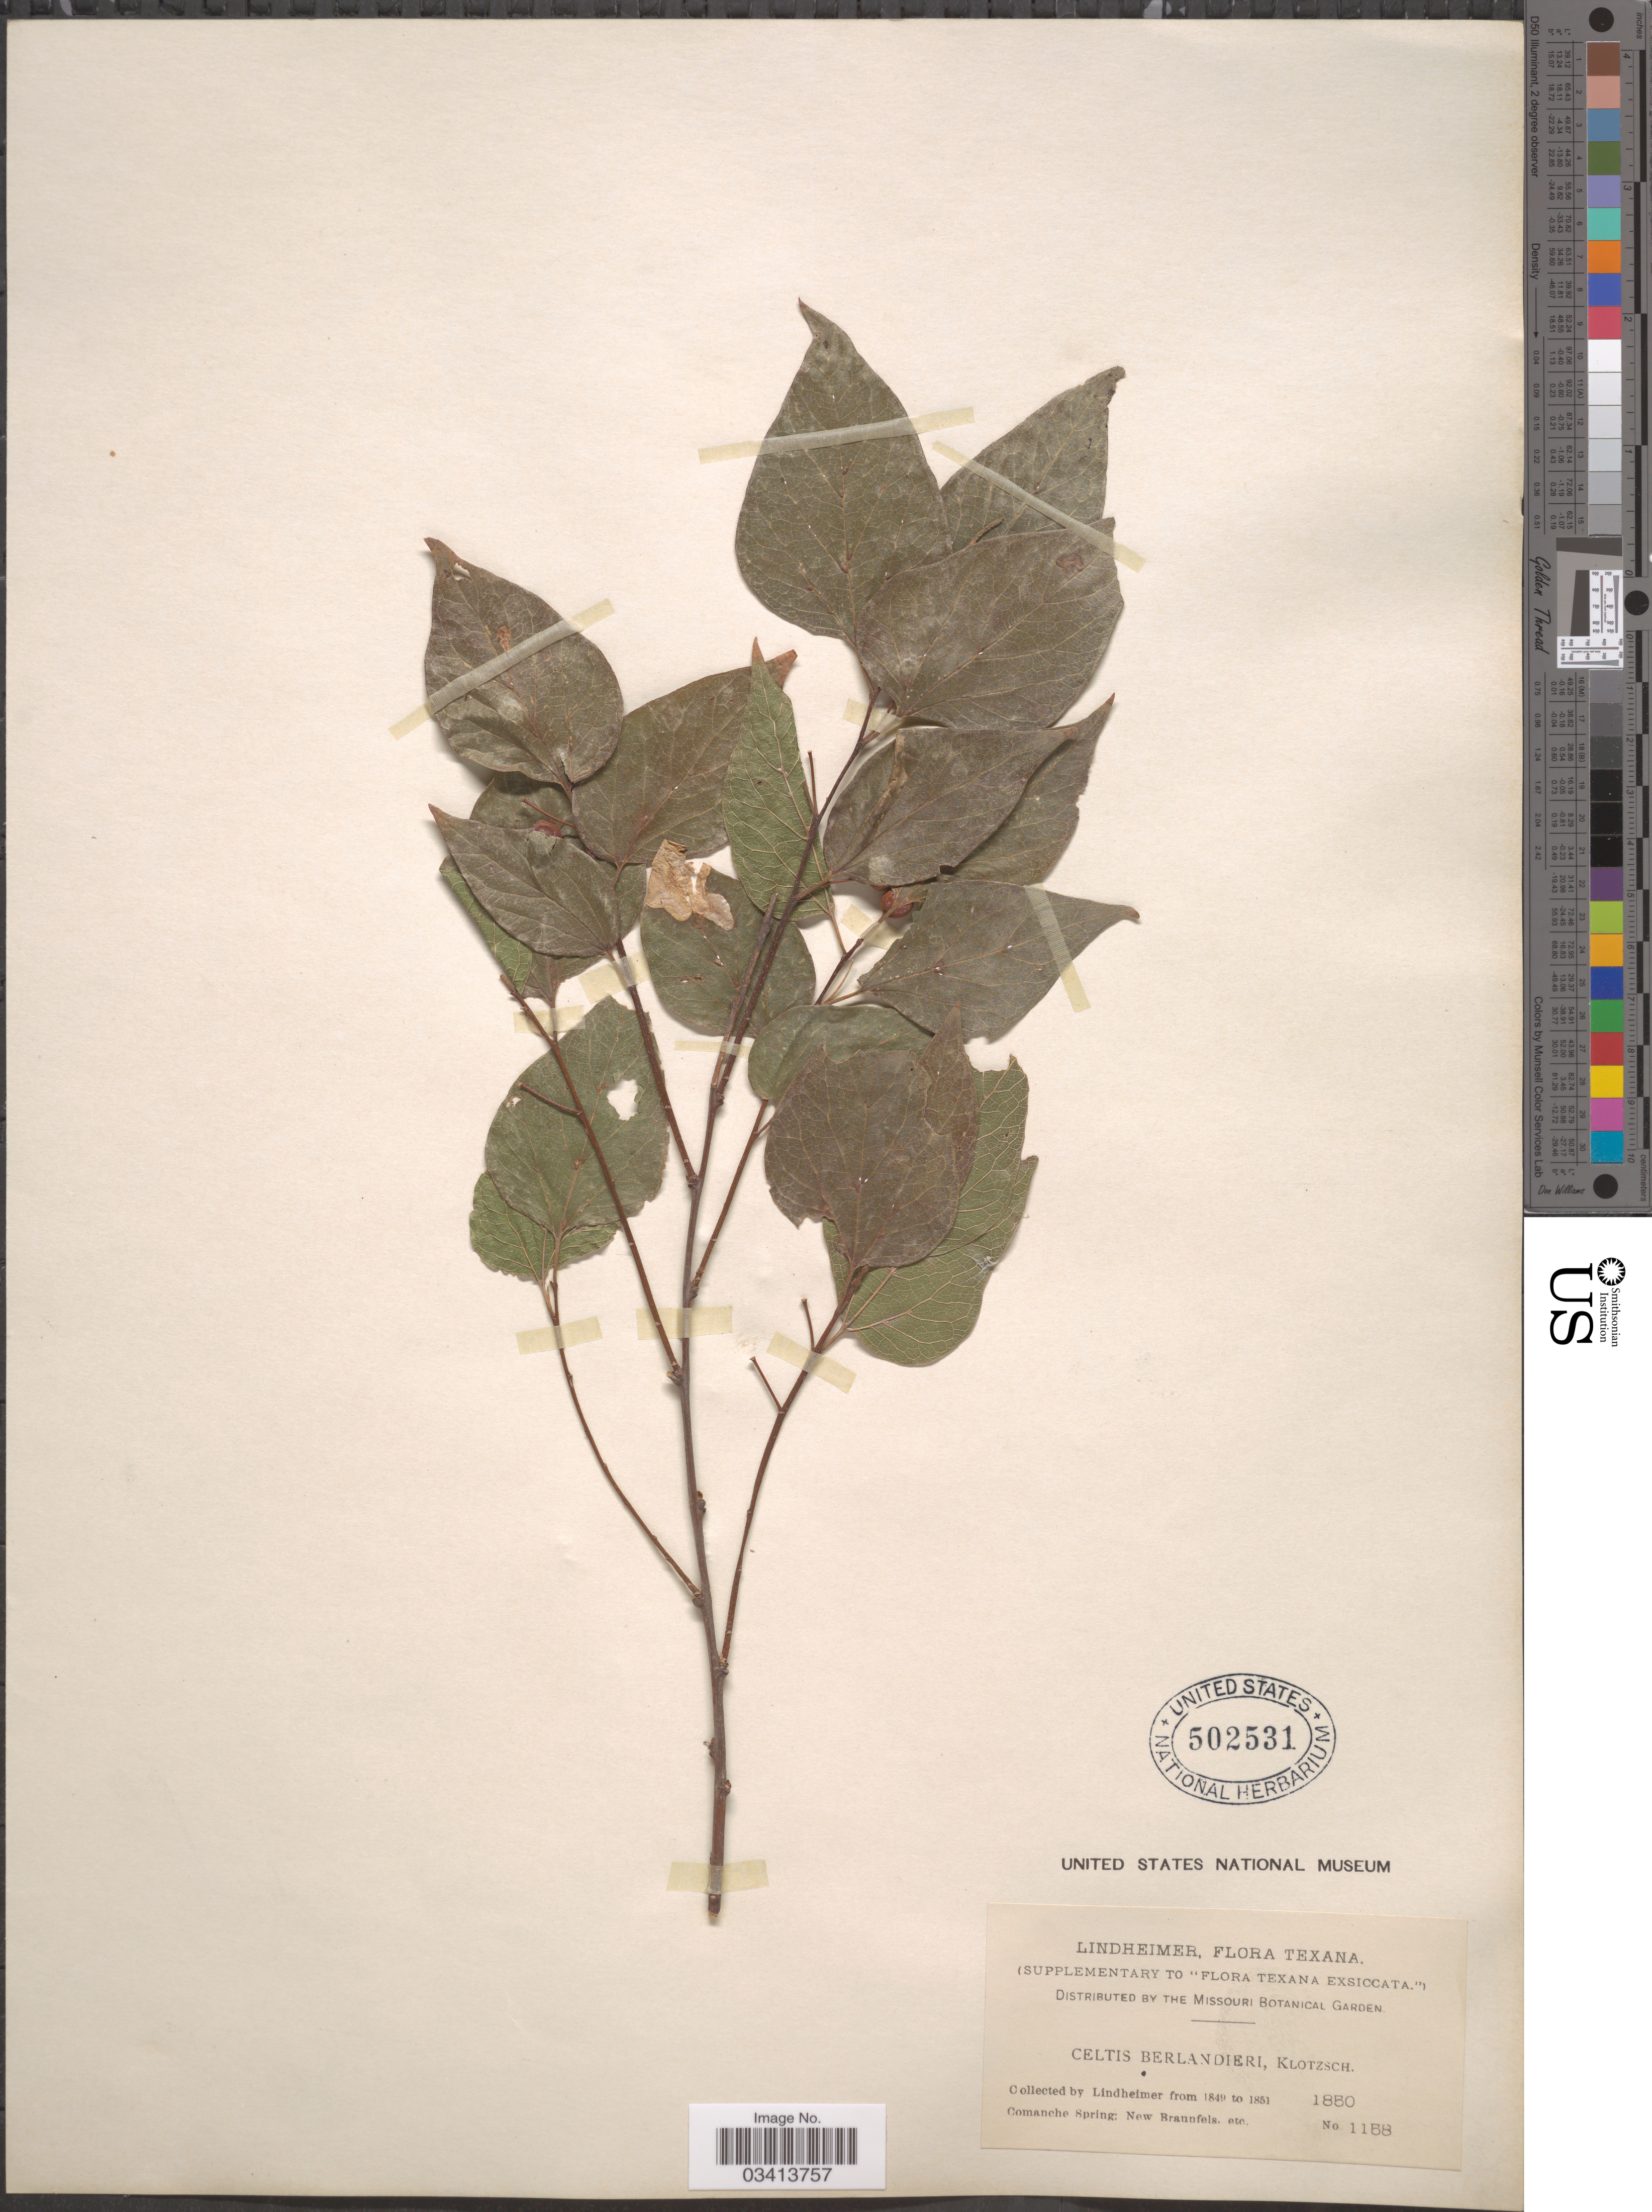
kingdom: Plantae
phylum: Tracheophyta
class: Magnoliopsida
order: Rosales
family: Cannabaceae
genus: Celtis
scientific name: Celtis laevigata var. texana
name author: Sarg.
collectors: -. Lindheimer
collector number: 1158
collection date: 1850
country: United States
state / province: Texas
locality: Comanche Spring: New Braunfels.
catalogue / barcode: US 502531